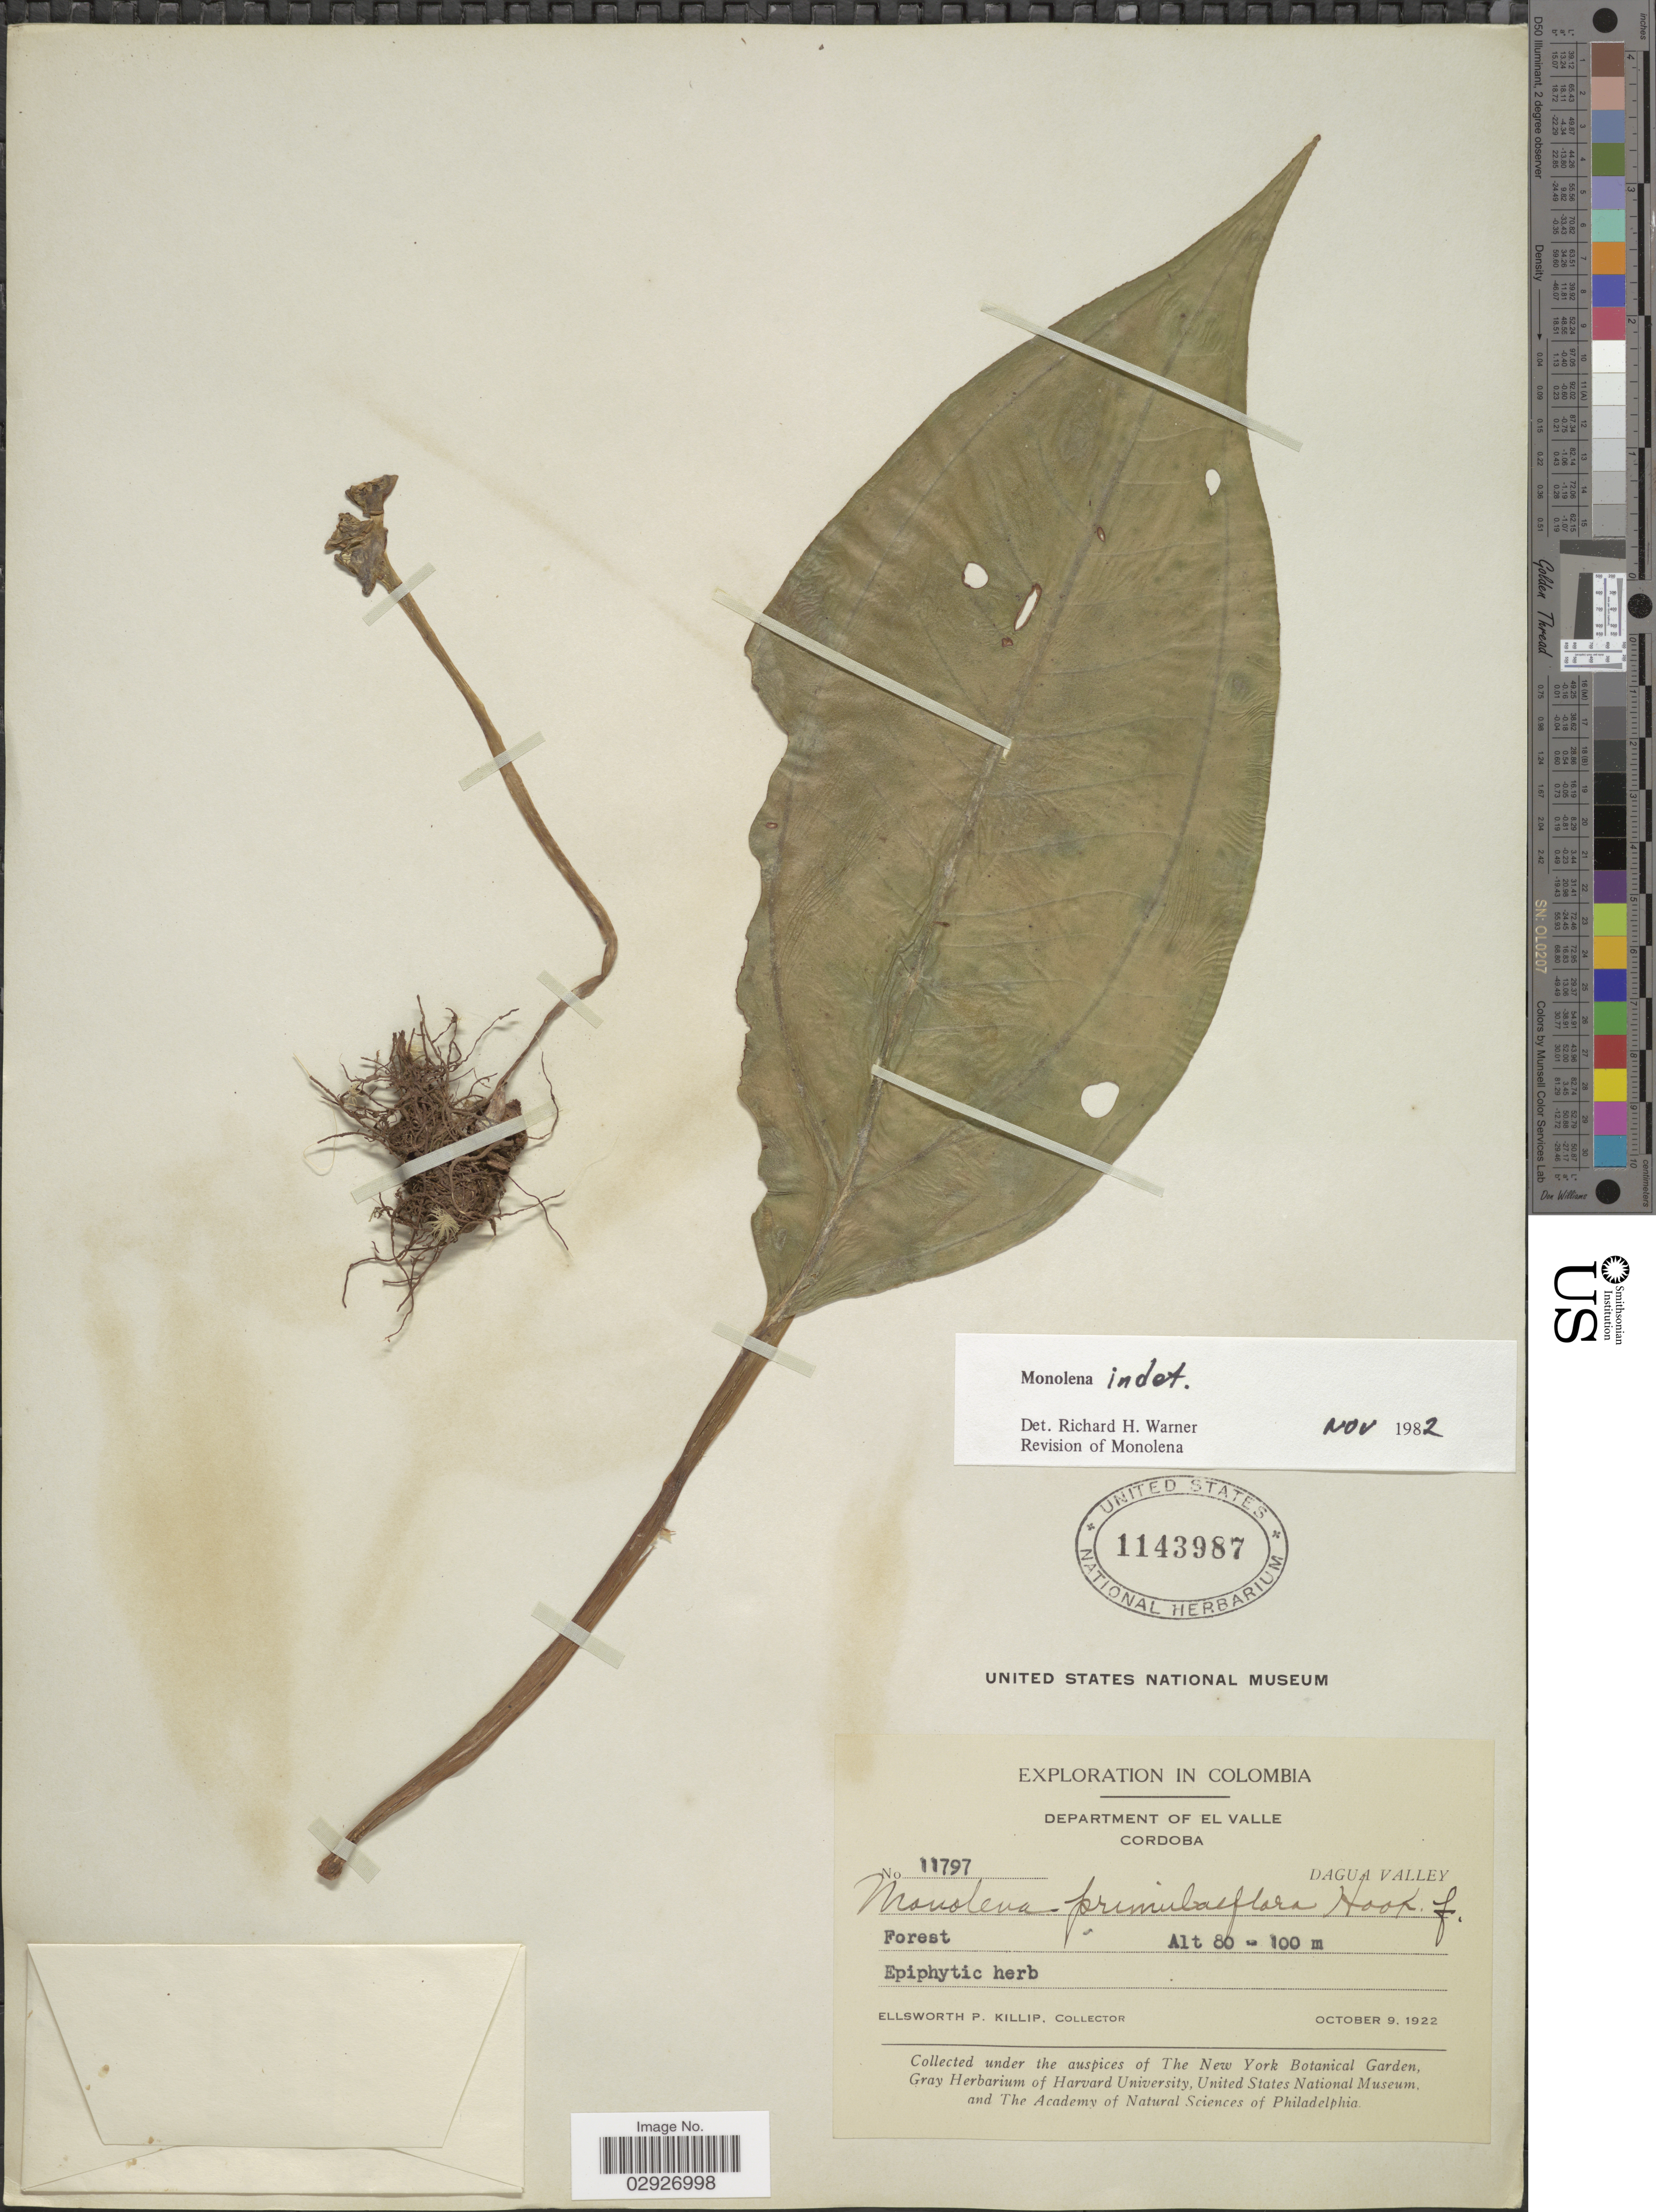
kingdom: Plantae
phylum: Tracheophyta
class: Magnoliopsida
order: Myrtales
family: Melastomataceae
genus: Monolena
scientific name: Monolena sp.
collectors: E. P. Killip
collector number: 11797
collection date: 1922-10-09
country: Colombia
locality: Department of El Valle. Cordoba. Dagua Valley. Forest.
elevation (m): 80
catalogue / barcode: US 1143987